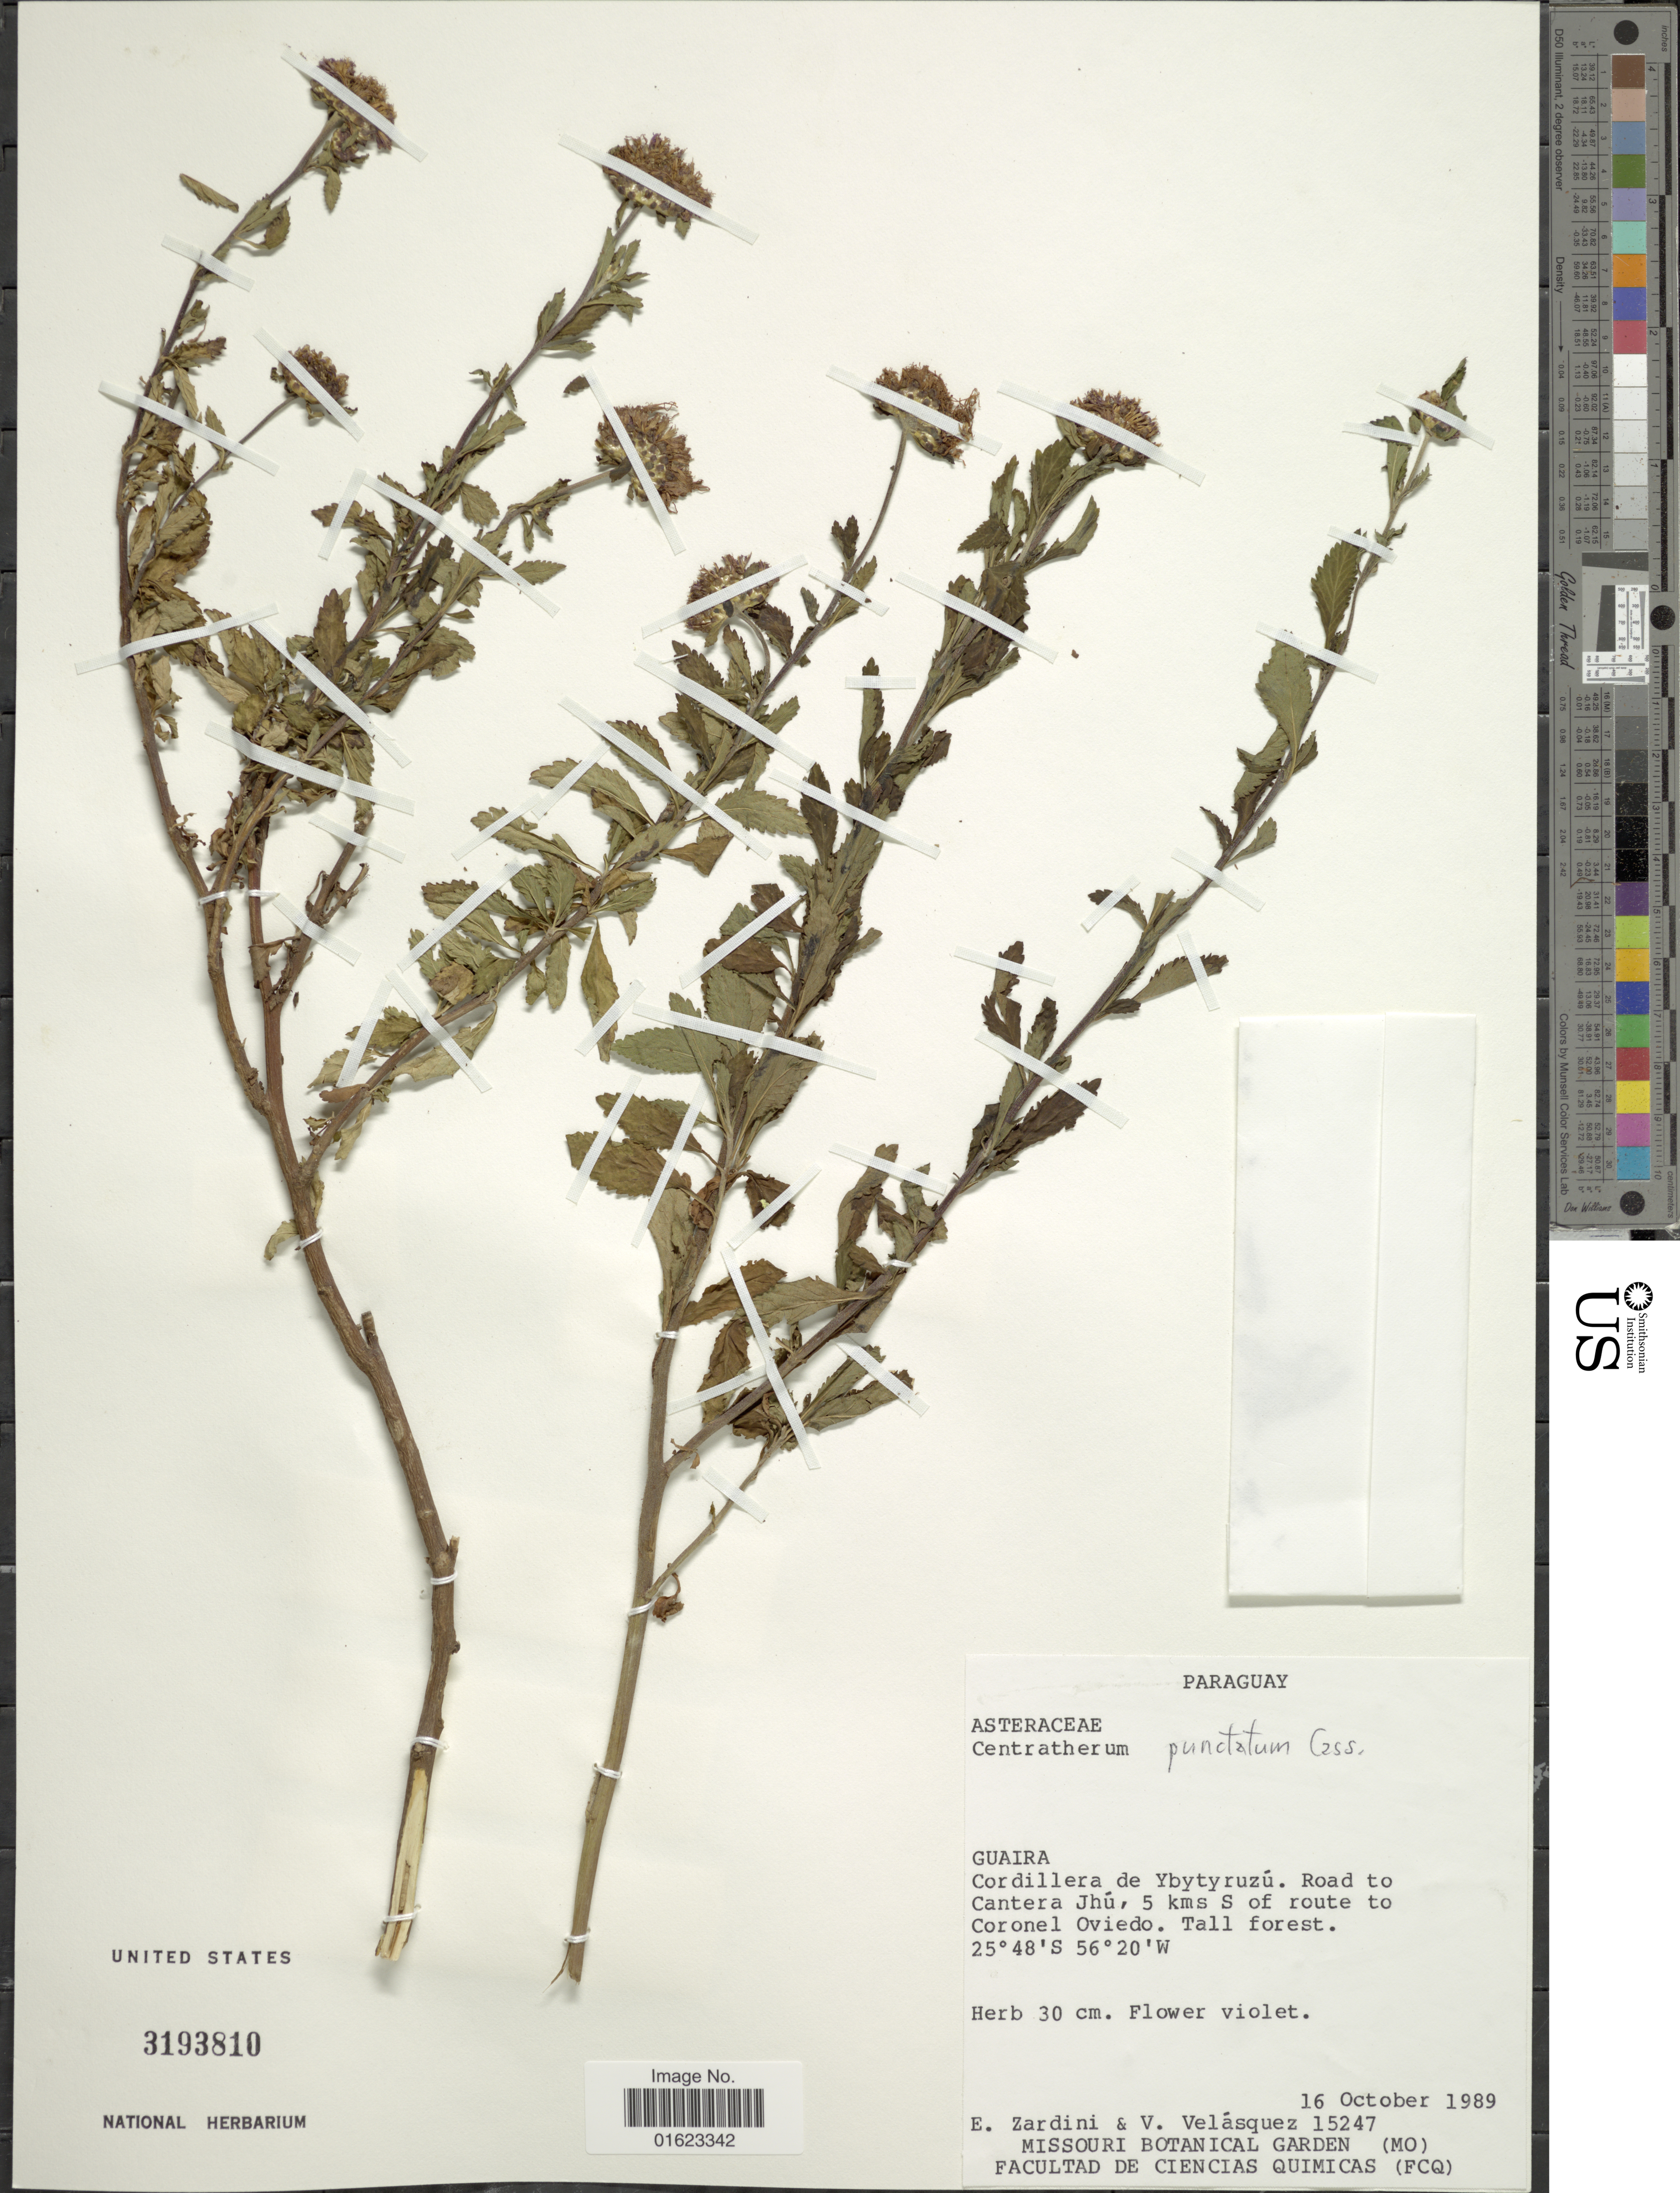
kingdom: Plantae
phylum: Tracheophyta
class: Magnoliopsida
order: Asterales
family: Asteraceae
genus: Centratherum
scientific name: Centratherum punctatum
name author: Cass.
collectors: E. M. Zardini & V. Velásquez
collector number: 15247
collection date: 1989-10-16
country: Paraguay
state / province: Guaira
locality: Guaira, Cordillera de Ybytyruzu. Road to Cantera Jhu, 5 kms S of route to Coronel Oviedo.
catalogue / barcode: US 3193810